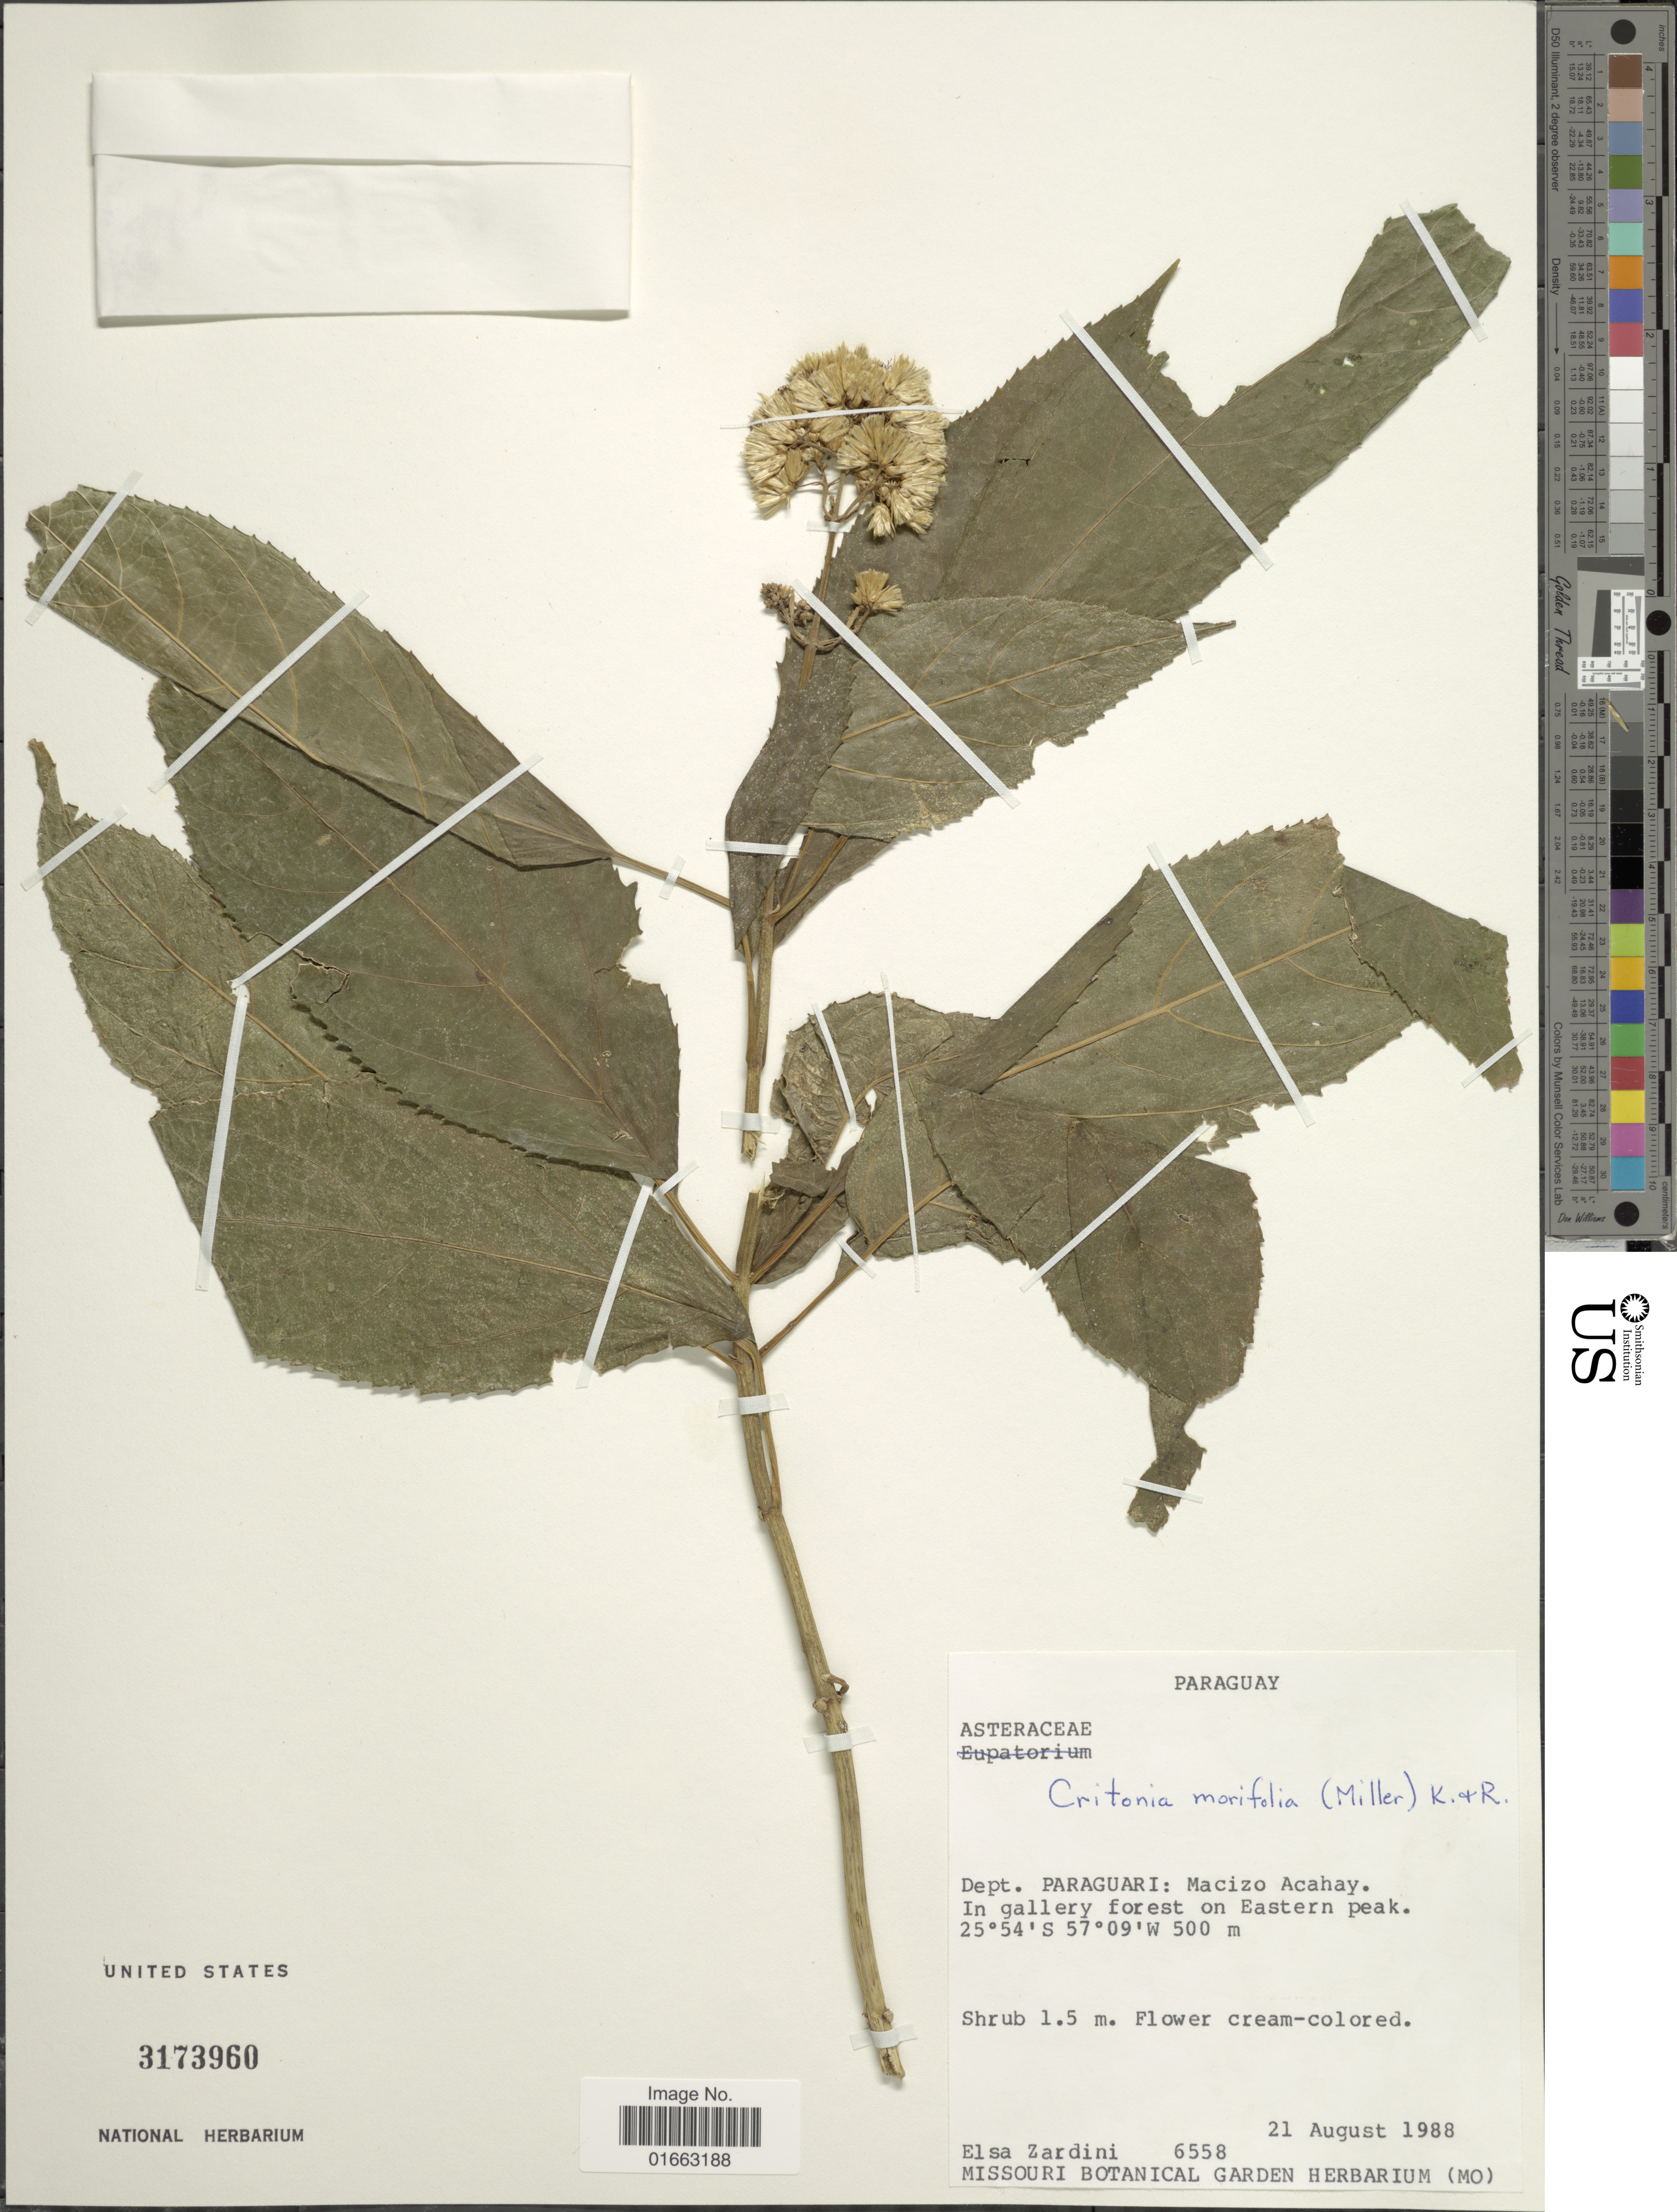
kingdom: Plantae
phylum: Tracheophyta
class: Magnoliopsida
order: Asterales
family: Asteraceae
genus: Critonia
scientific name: Critonia morifolia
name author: (Mill.) R.M. King & H. Rob.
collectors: E. M. Zardini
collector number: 6558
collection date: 1988-08-21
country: Paraguay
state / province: Paraguari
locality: Macizo Acahay, in gallery forest on Eastern Peak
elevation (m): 500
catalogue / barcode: US 3173960